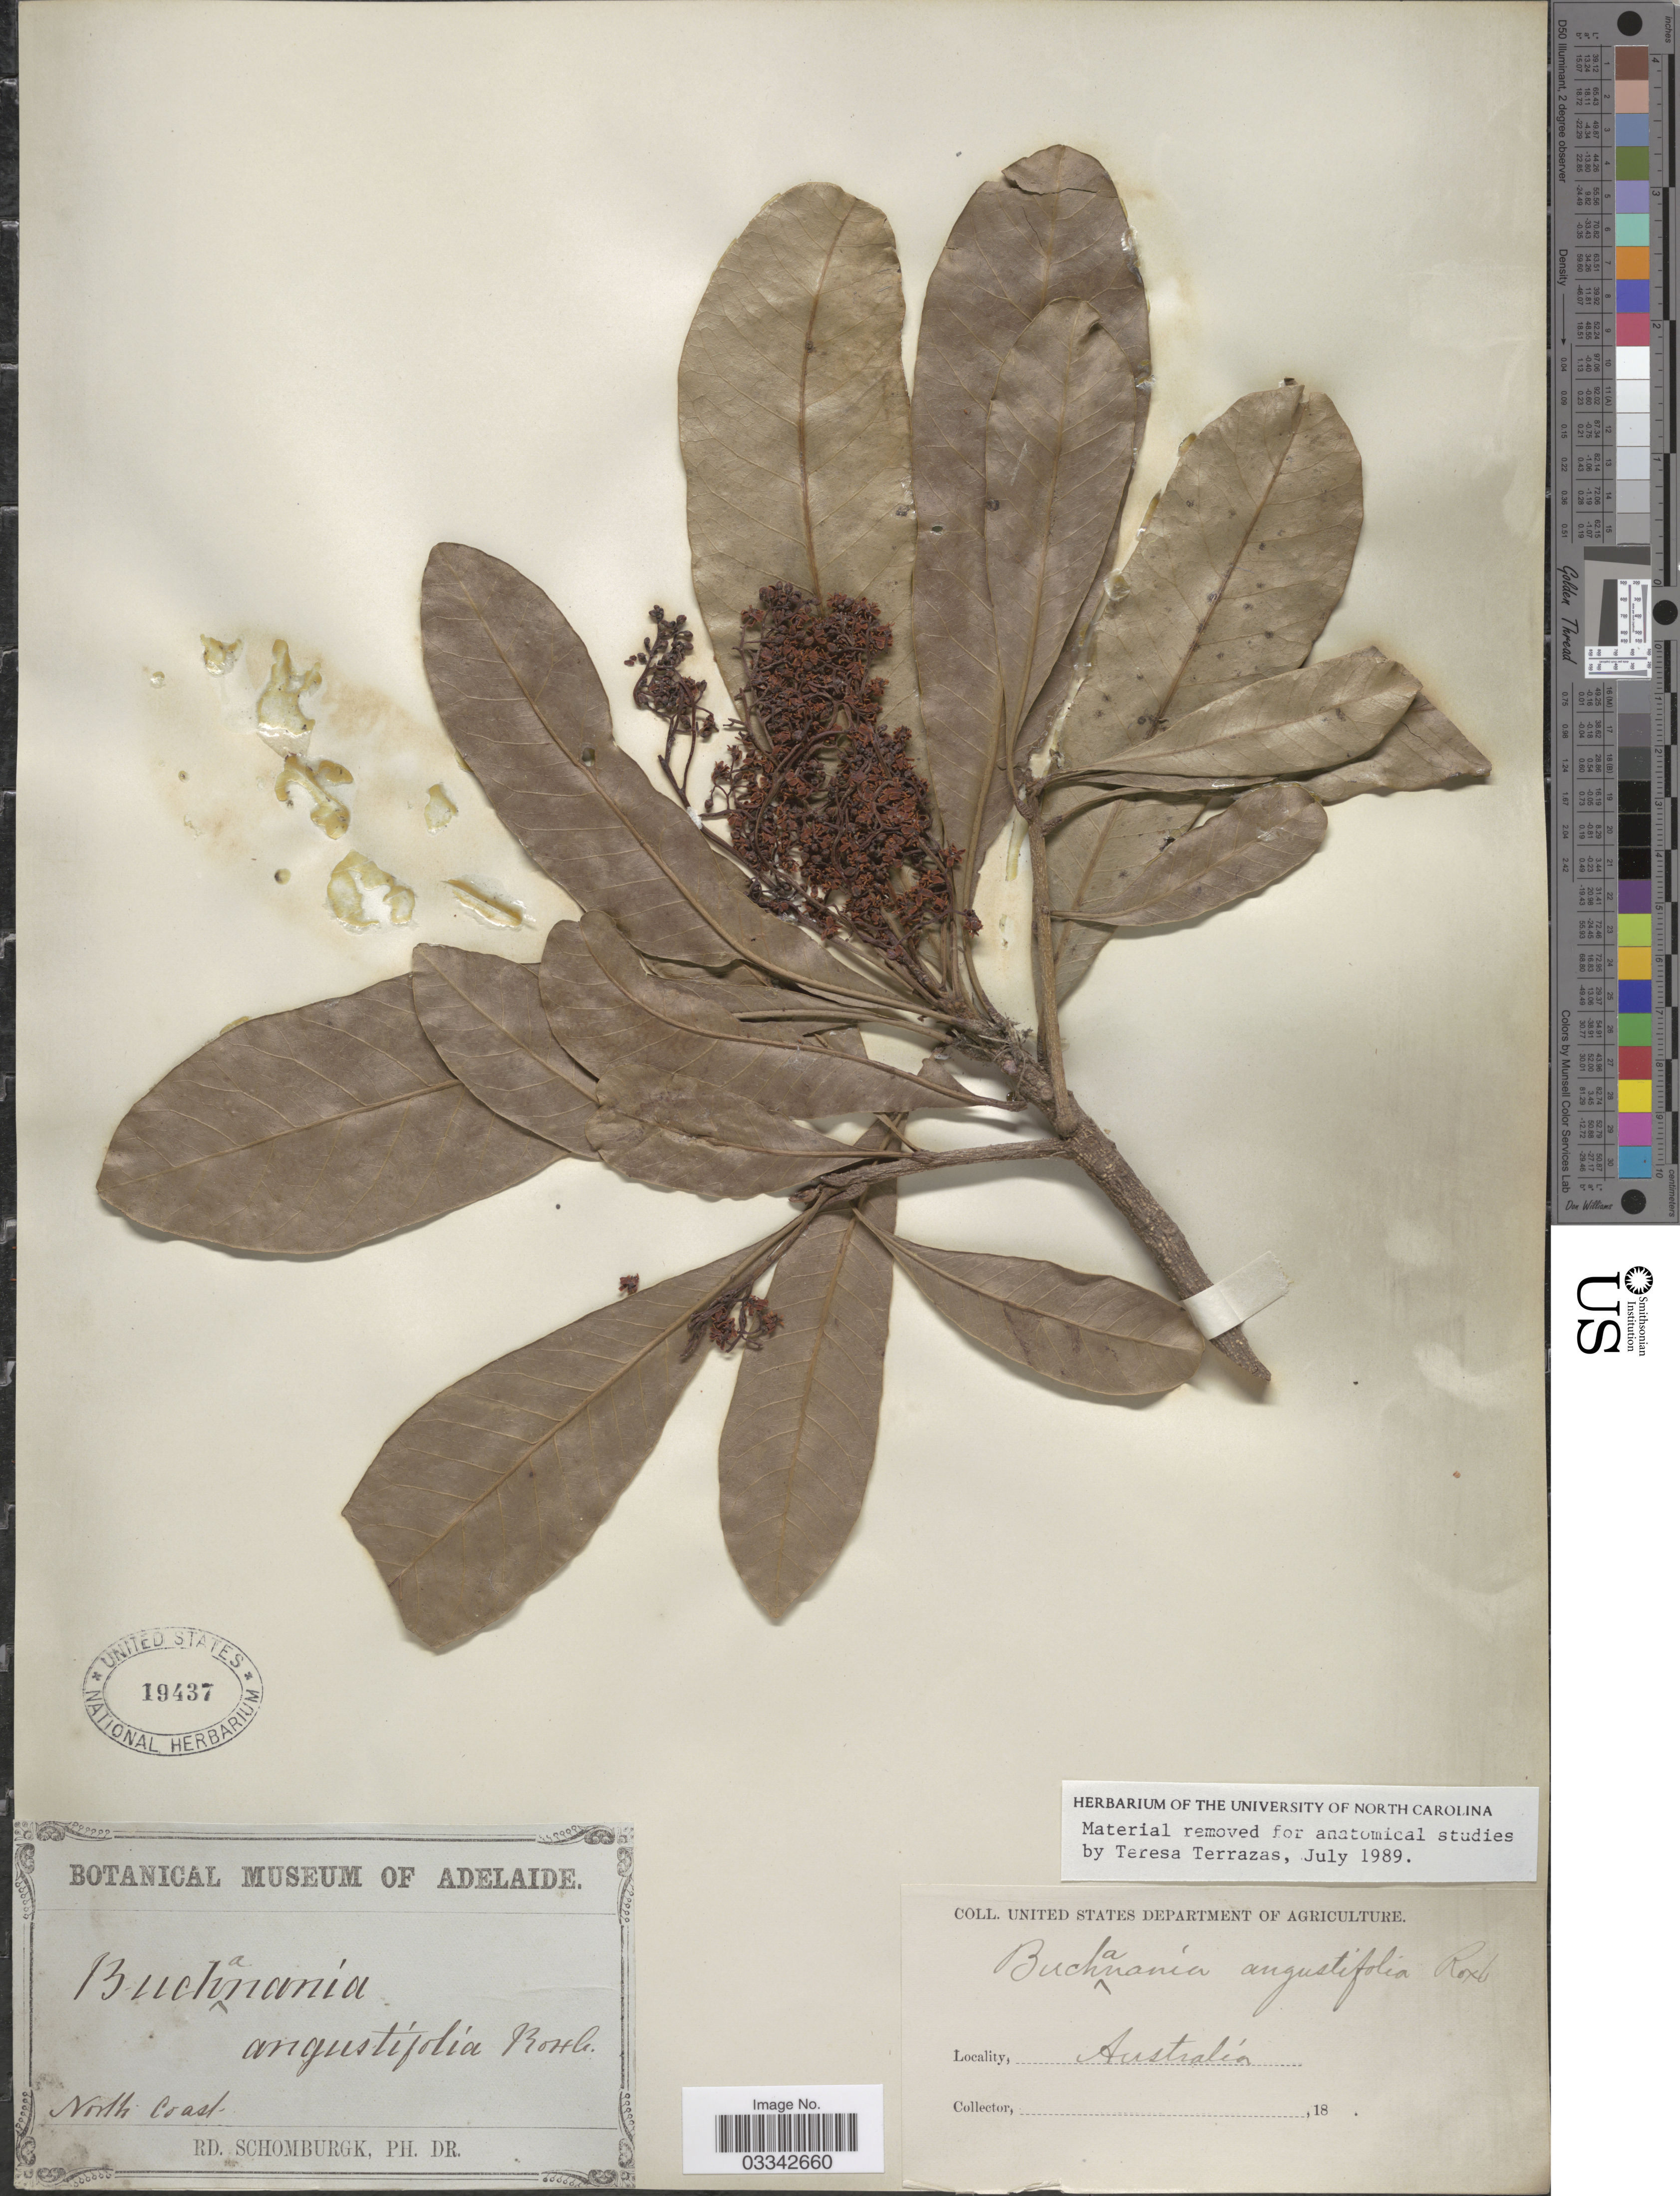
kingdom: Plantae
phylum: Tracheophyta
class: Magnoliopsida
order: Sapindales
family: Anacardiaceae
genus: Buchanania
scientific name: Buchanania angustifolia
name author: Roxb.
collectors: M. R. Schomburgk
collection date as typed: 18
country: Australia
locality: North Coast.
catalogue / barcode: US 19437